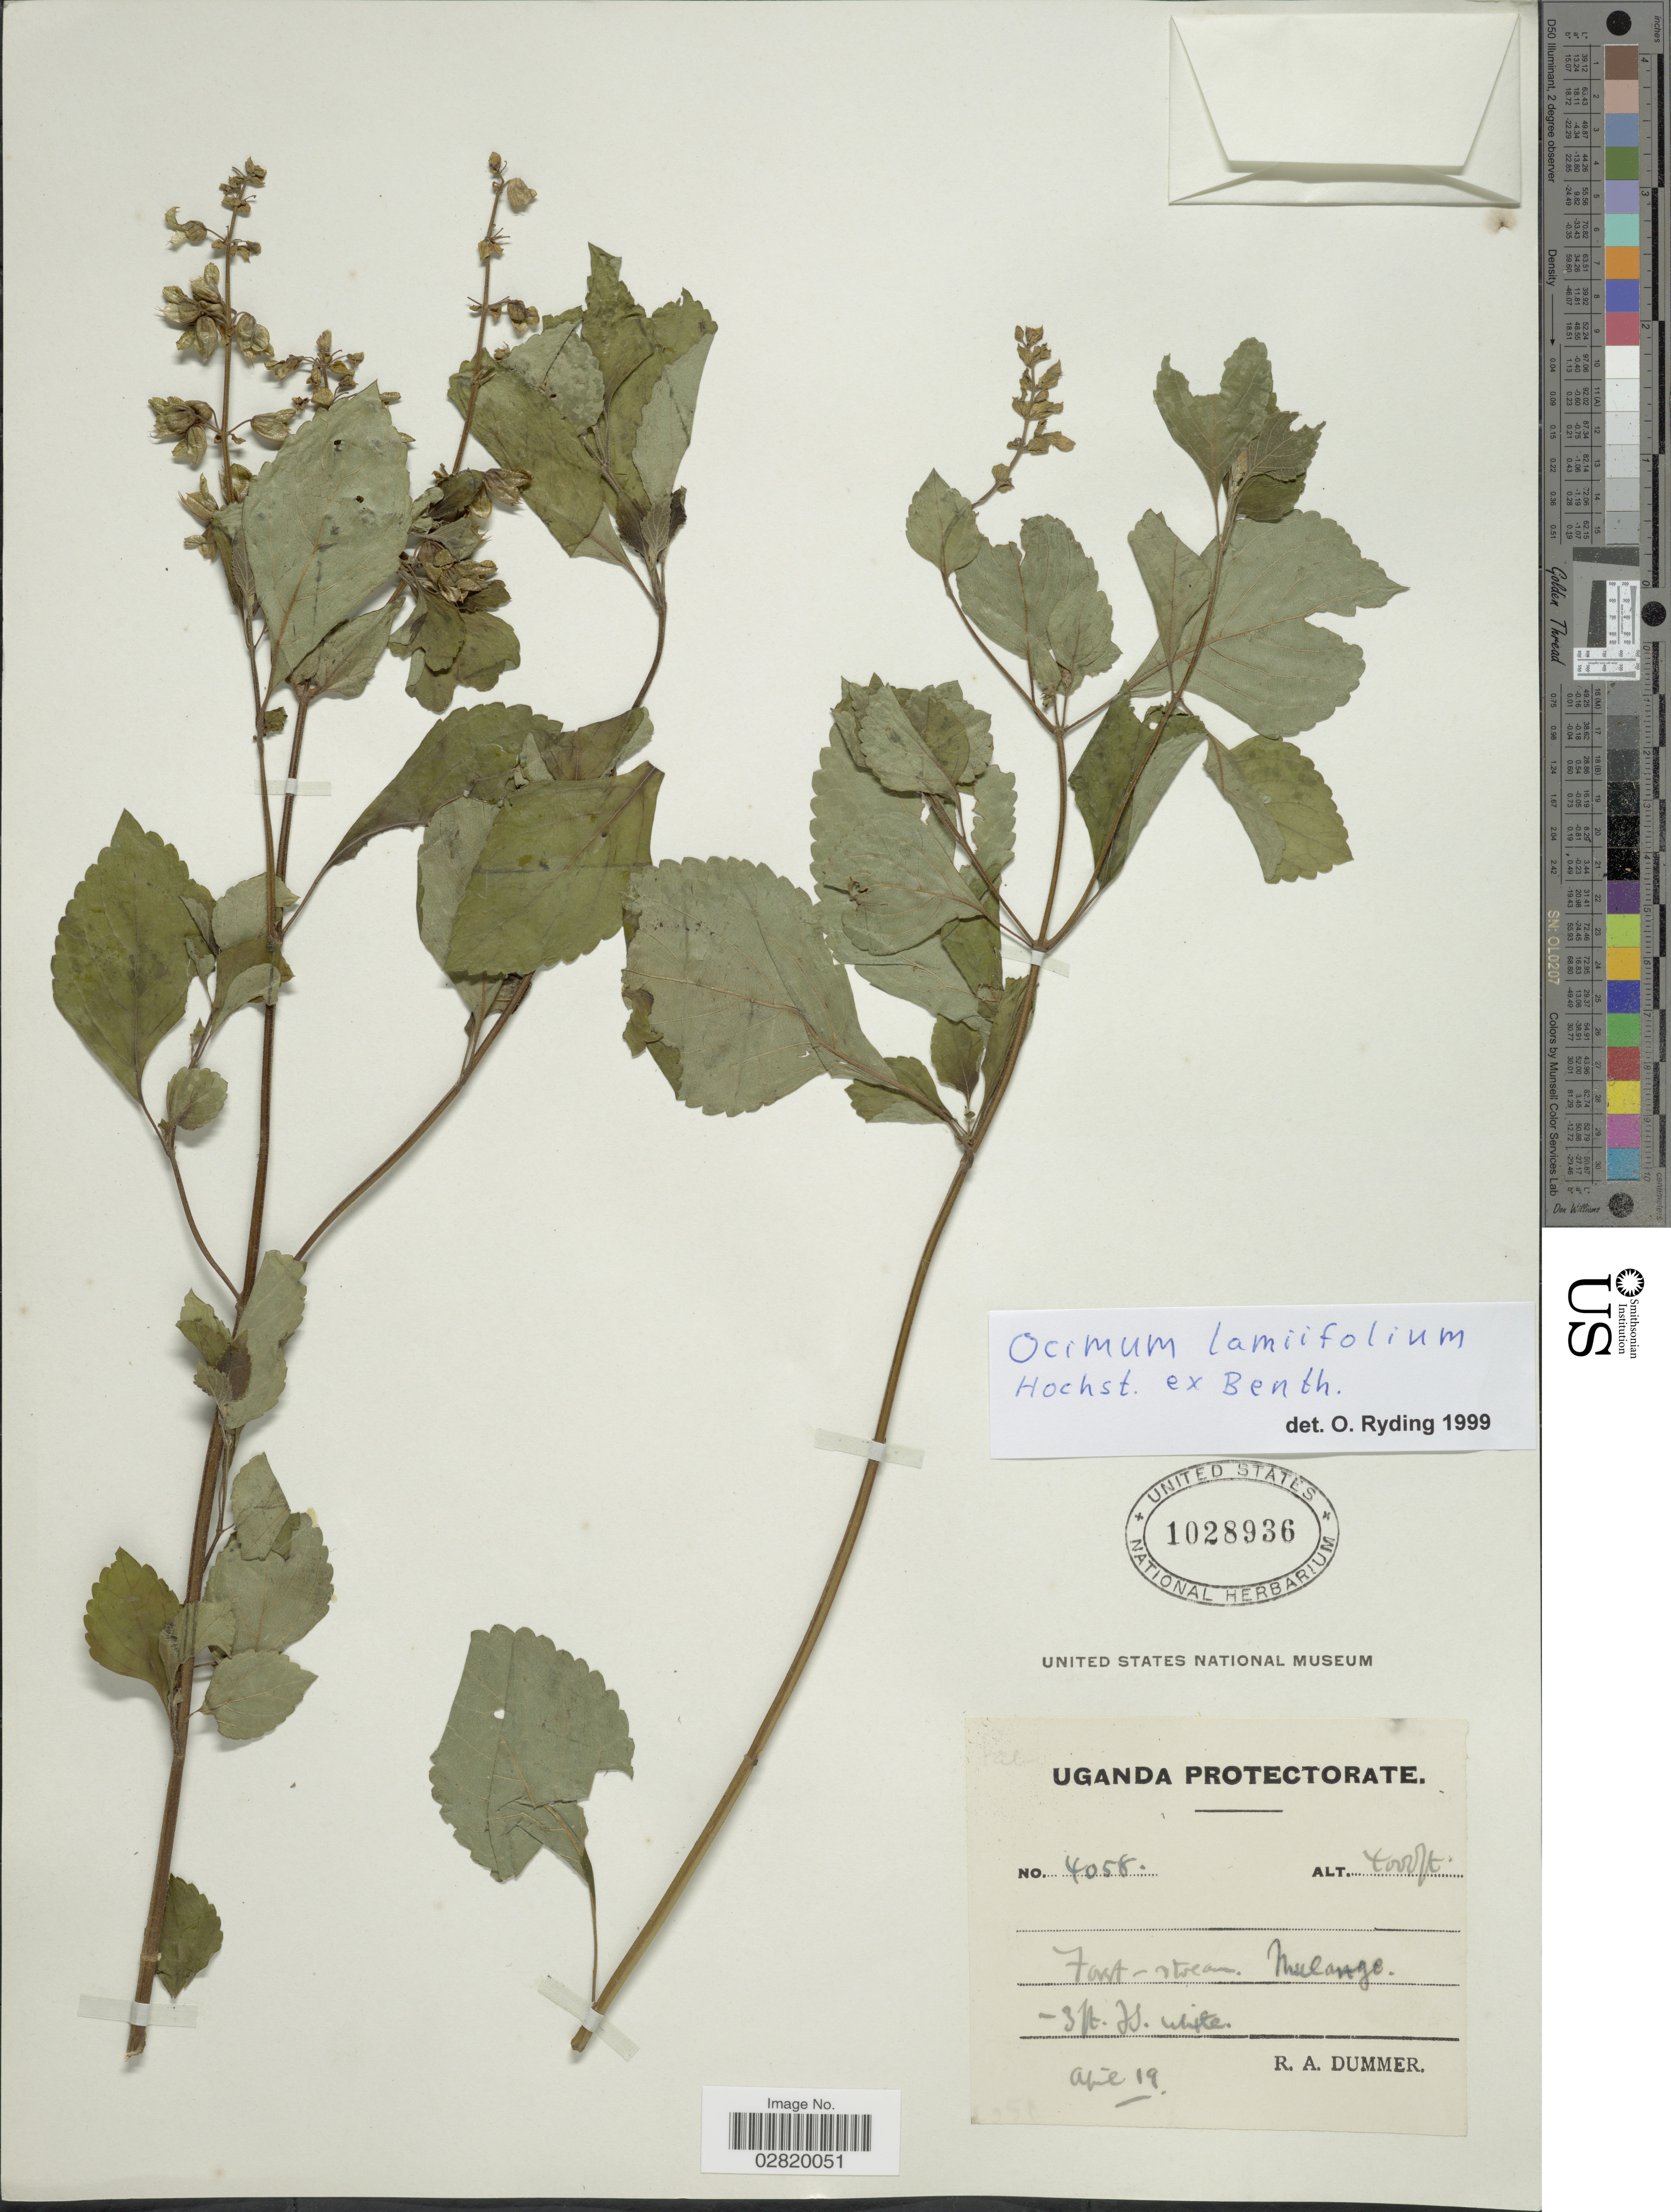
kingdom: Plantae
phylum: Tracheophyta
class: Magnoliopsida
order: Lamiales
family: Lamiaceae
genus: Ocimum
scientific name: Ocimum lamiifolium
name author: Benth.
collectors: R. Dümmer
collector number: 4058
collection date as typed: Transcribed d/m/y: /4/19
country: Uganda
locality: Uganda Protectorate. Mulango.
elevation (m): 1219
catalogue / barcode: US 1028936